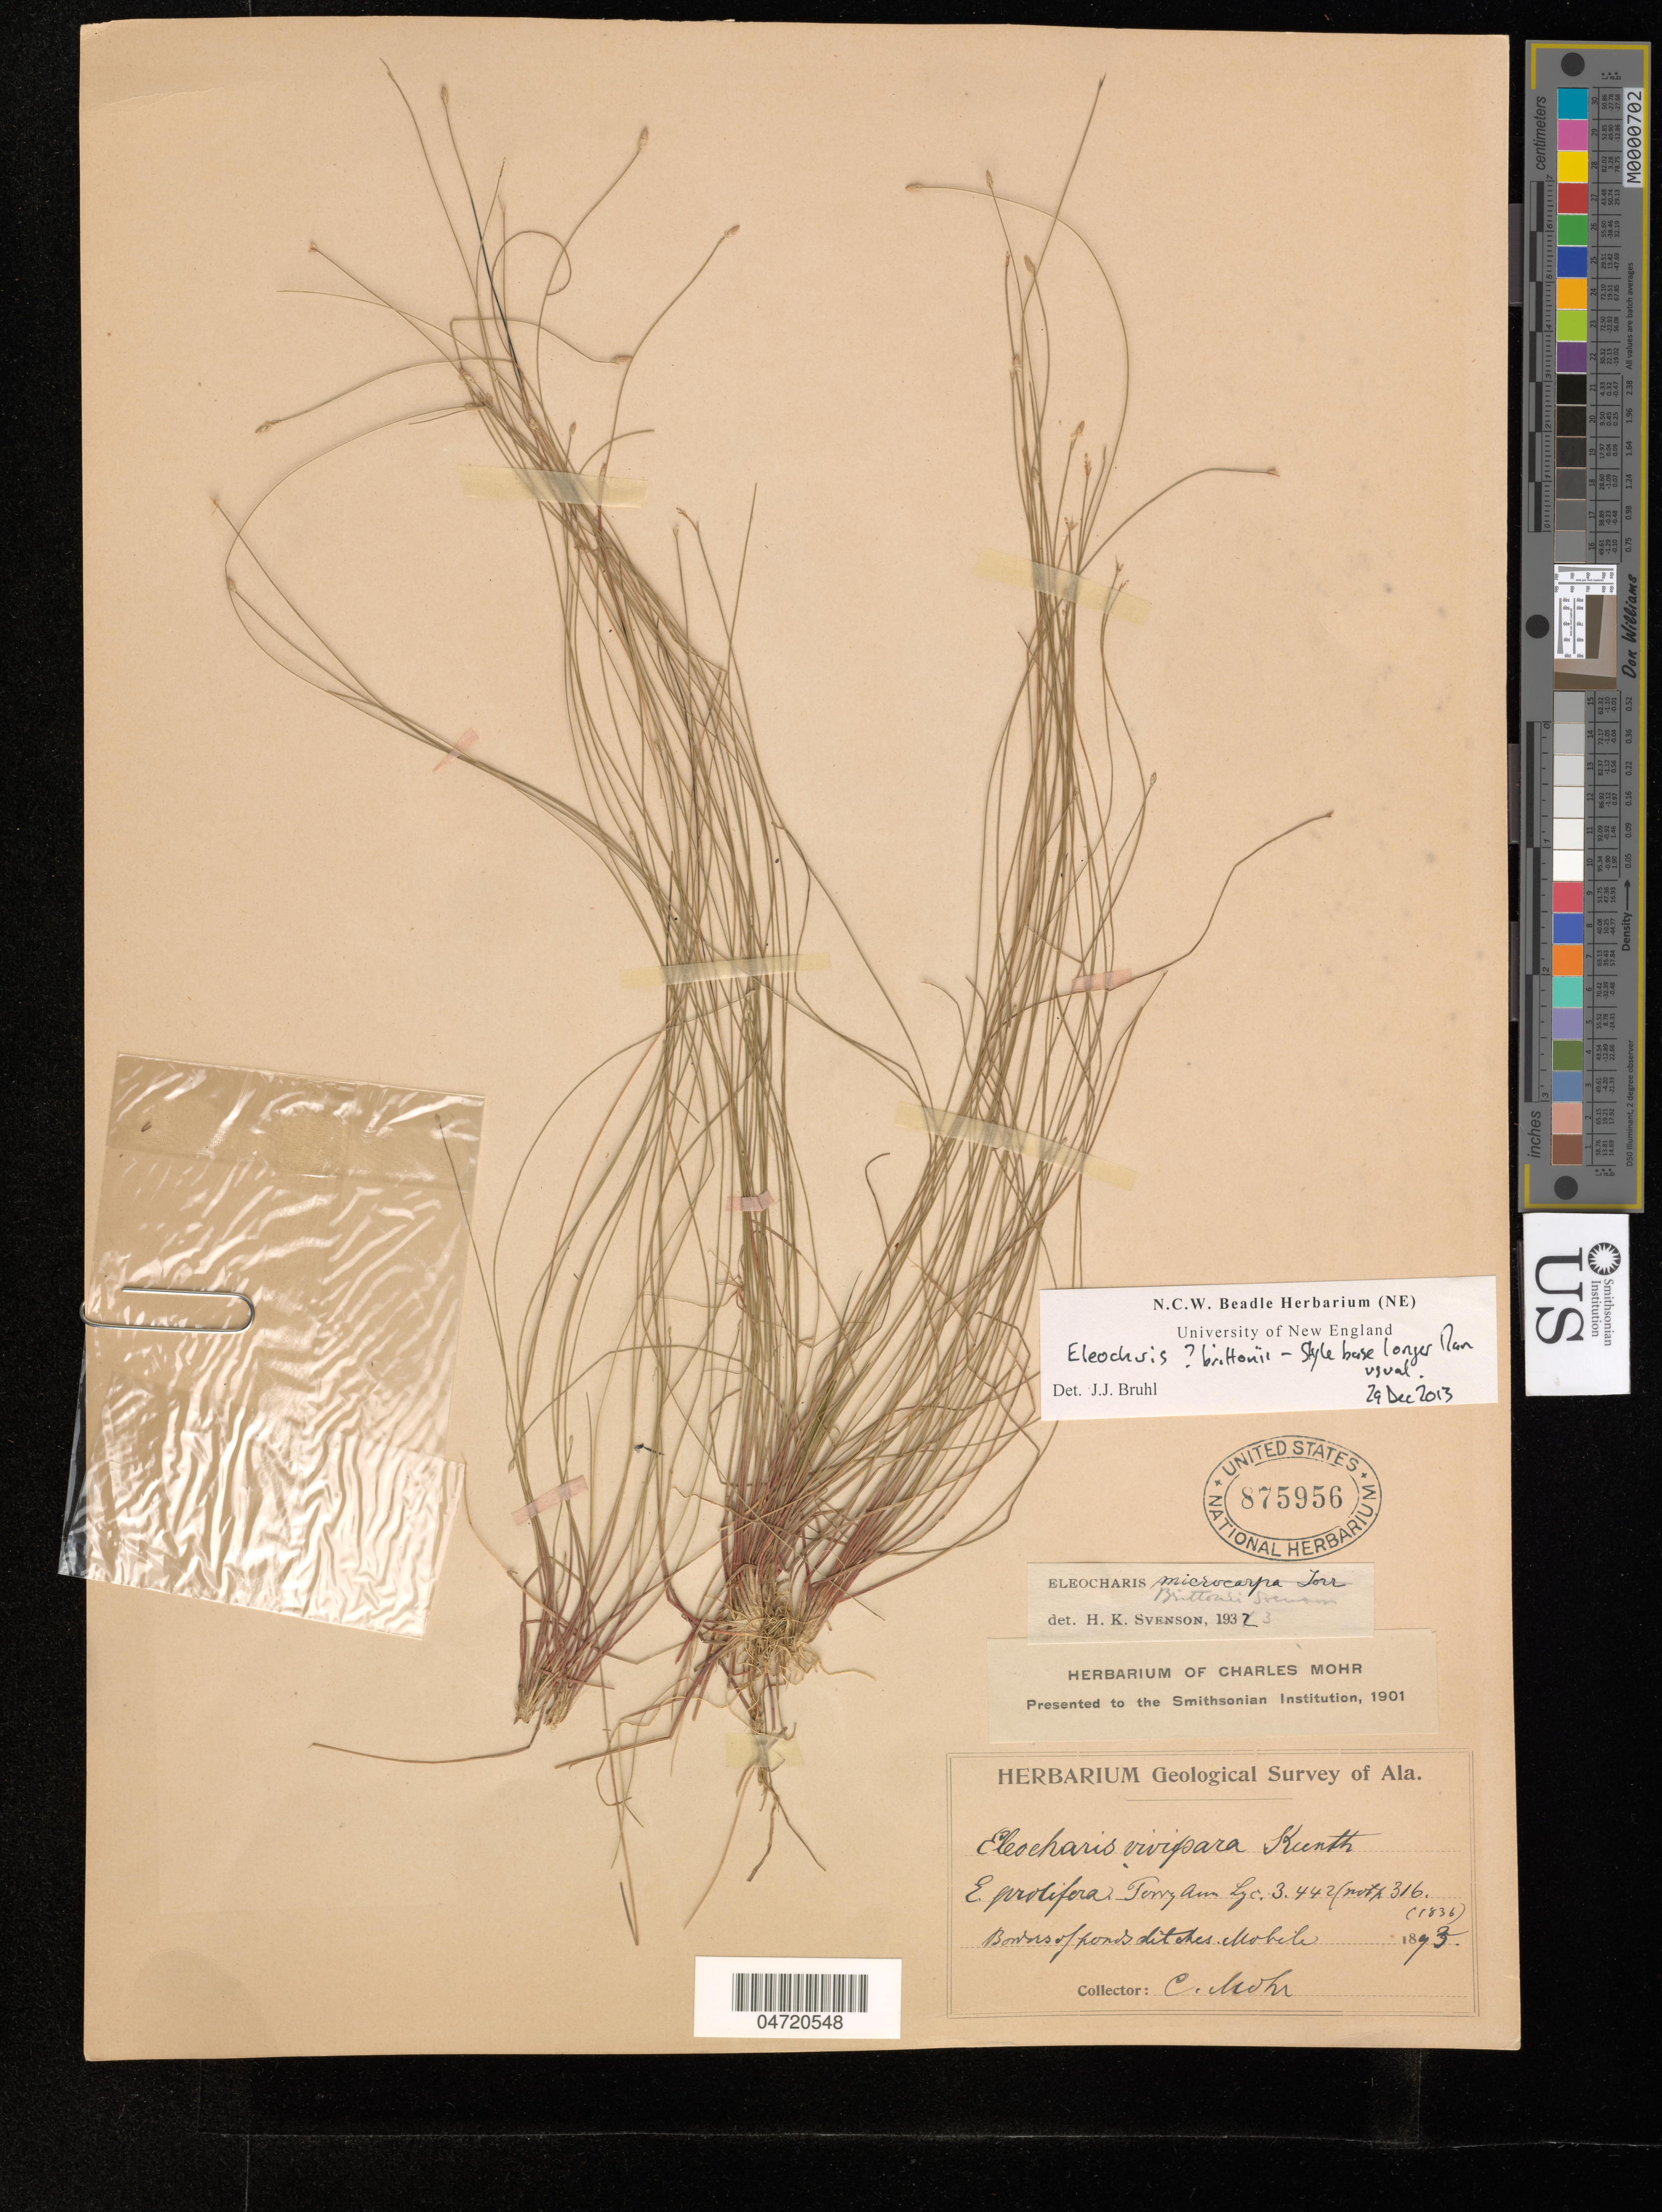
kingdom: Plantae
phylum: Tracheophyta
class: Liliopsida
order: Poales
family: Cyperaceae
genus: Eleocharis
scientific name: Eleocharis brittonii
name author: Svenson ex Small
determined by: Bruhl, J. J., (NE), University of New England (AUSTRALIA)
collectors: C. T. Mohr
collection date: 1893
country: United States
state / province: Alabama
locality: Mobile.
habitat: Boarders of pond ditches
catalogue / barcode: US 875959